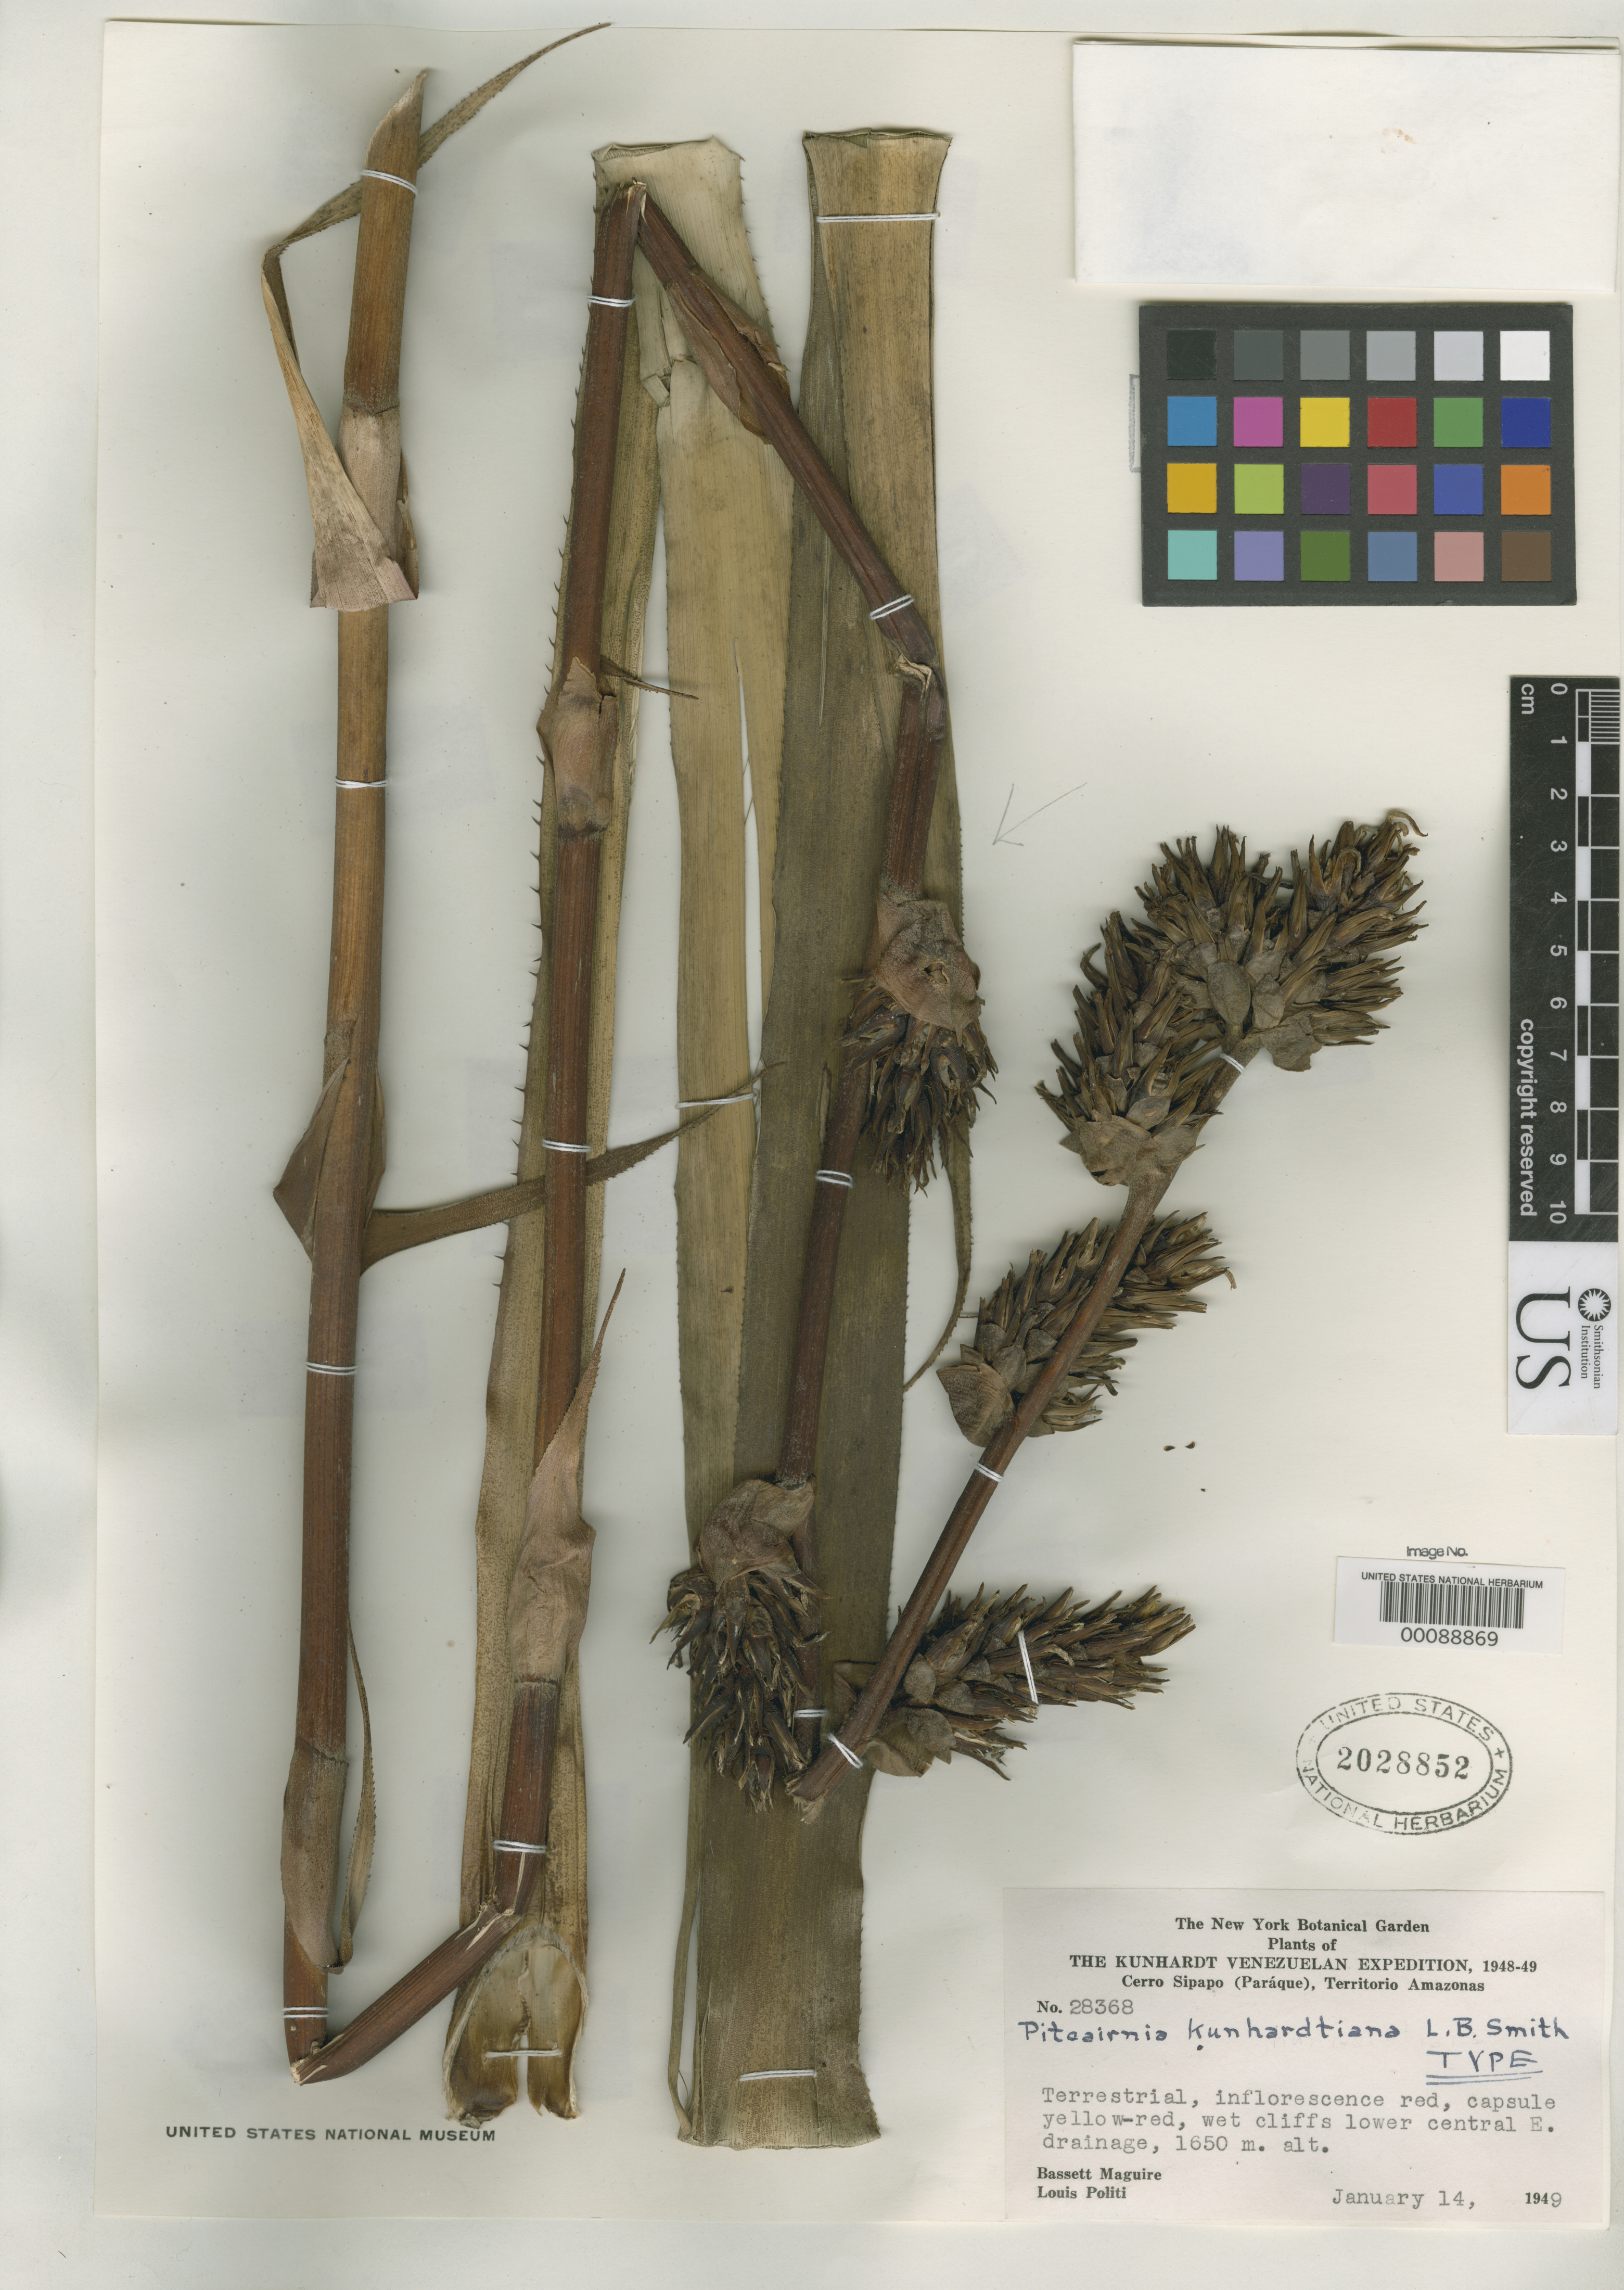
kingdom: Plantae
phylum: Tracheophyta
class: Liliopsida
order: Poales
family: Bromeliaceae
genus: Pitcairnia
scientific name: Pitcairnia kunhardtiana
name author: L.B. Sm.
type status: Holotype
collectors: B. Maguire & L. Politi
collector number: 28368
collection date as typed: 14 Jan 1949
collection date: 1949-01-14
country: Venezuela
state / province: Amazonas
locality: Cerro Sipapo (paraque).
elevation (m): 1650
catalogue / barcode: US 2028852